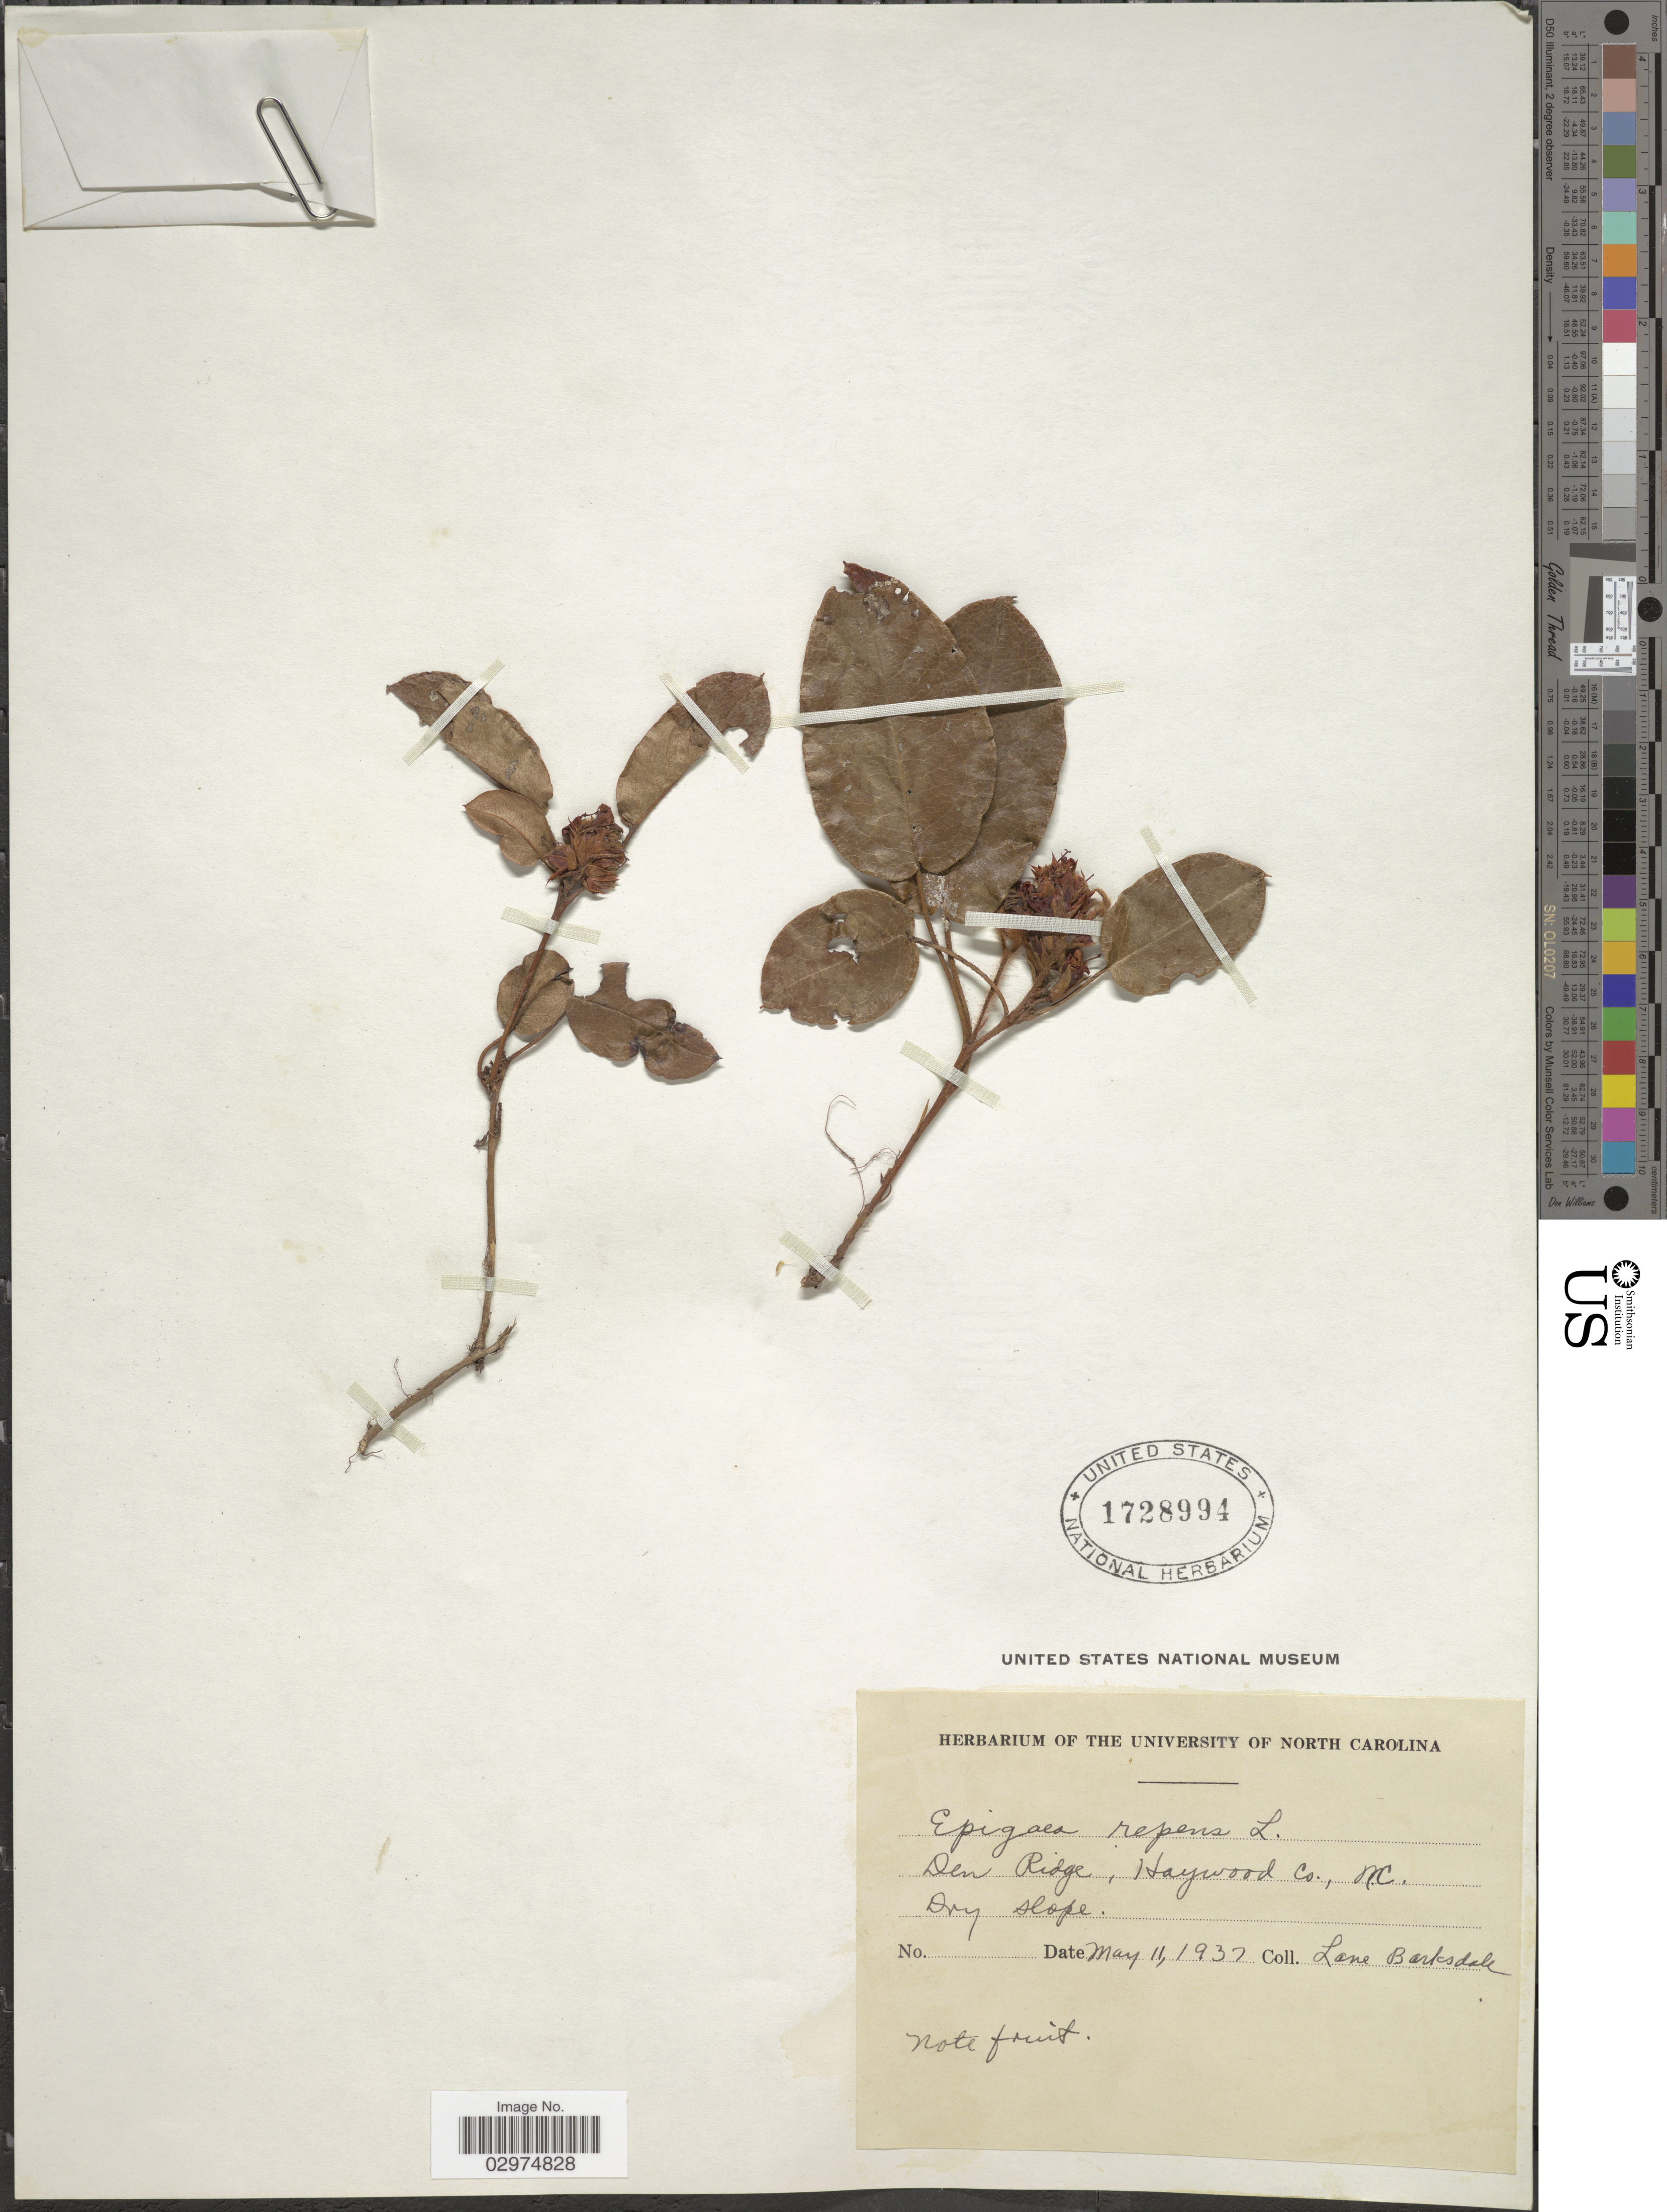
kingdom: Plantae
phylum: Tracheophyta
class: Magnoliopsida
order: Ericales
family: Ericaceae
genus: Epigaea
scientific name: Epigaea repens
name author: L.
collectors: L. Barksdale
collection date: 1937-05-11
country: United States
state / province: North Carolina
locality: Den Ridge, Haywood Co.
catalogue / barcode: US 1728994